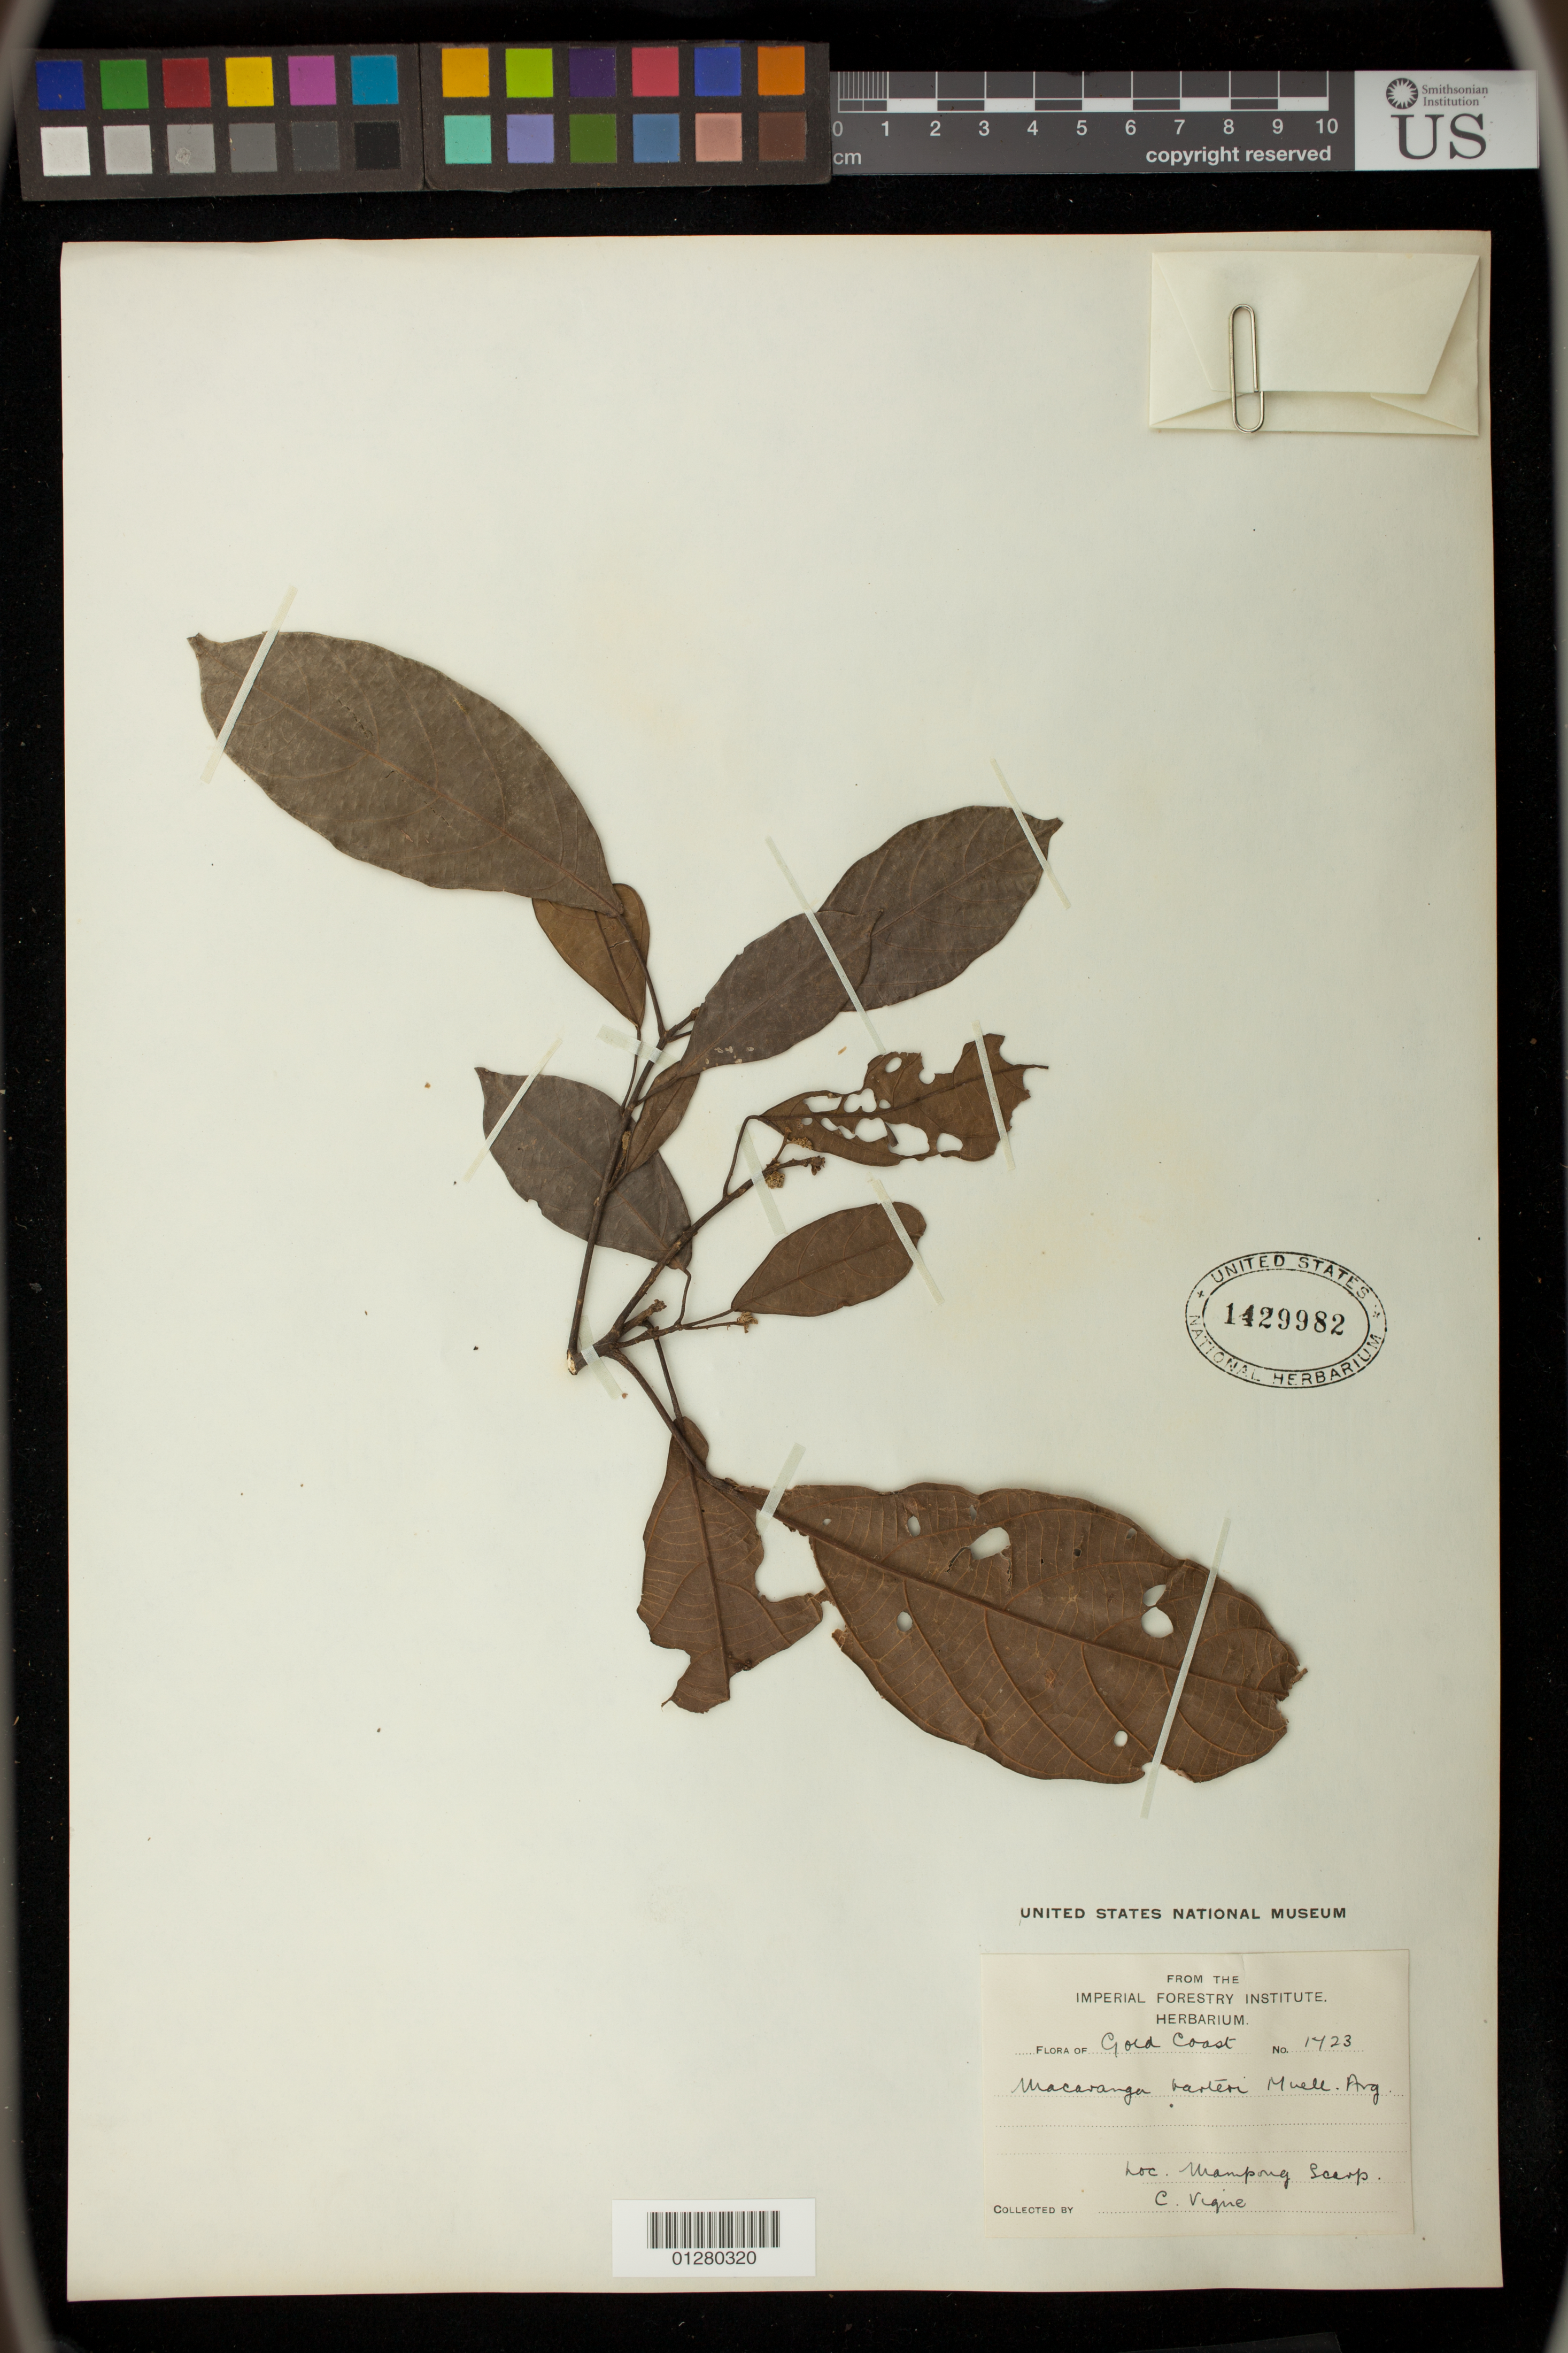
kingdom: Plantae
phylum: Tracheophyta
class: Magnoliopsida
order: Malpighiales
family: Euphorbiaceae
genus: Macaranga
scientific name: Macaranga barteri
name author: Müll. Arg.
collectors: C. Vigne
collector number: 1423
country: Ghana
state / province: Ashanti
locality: Mampong Scarp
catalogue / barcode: US 1429982